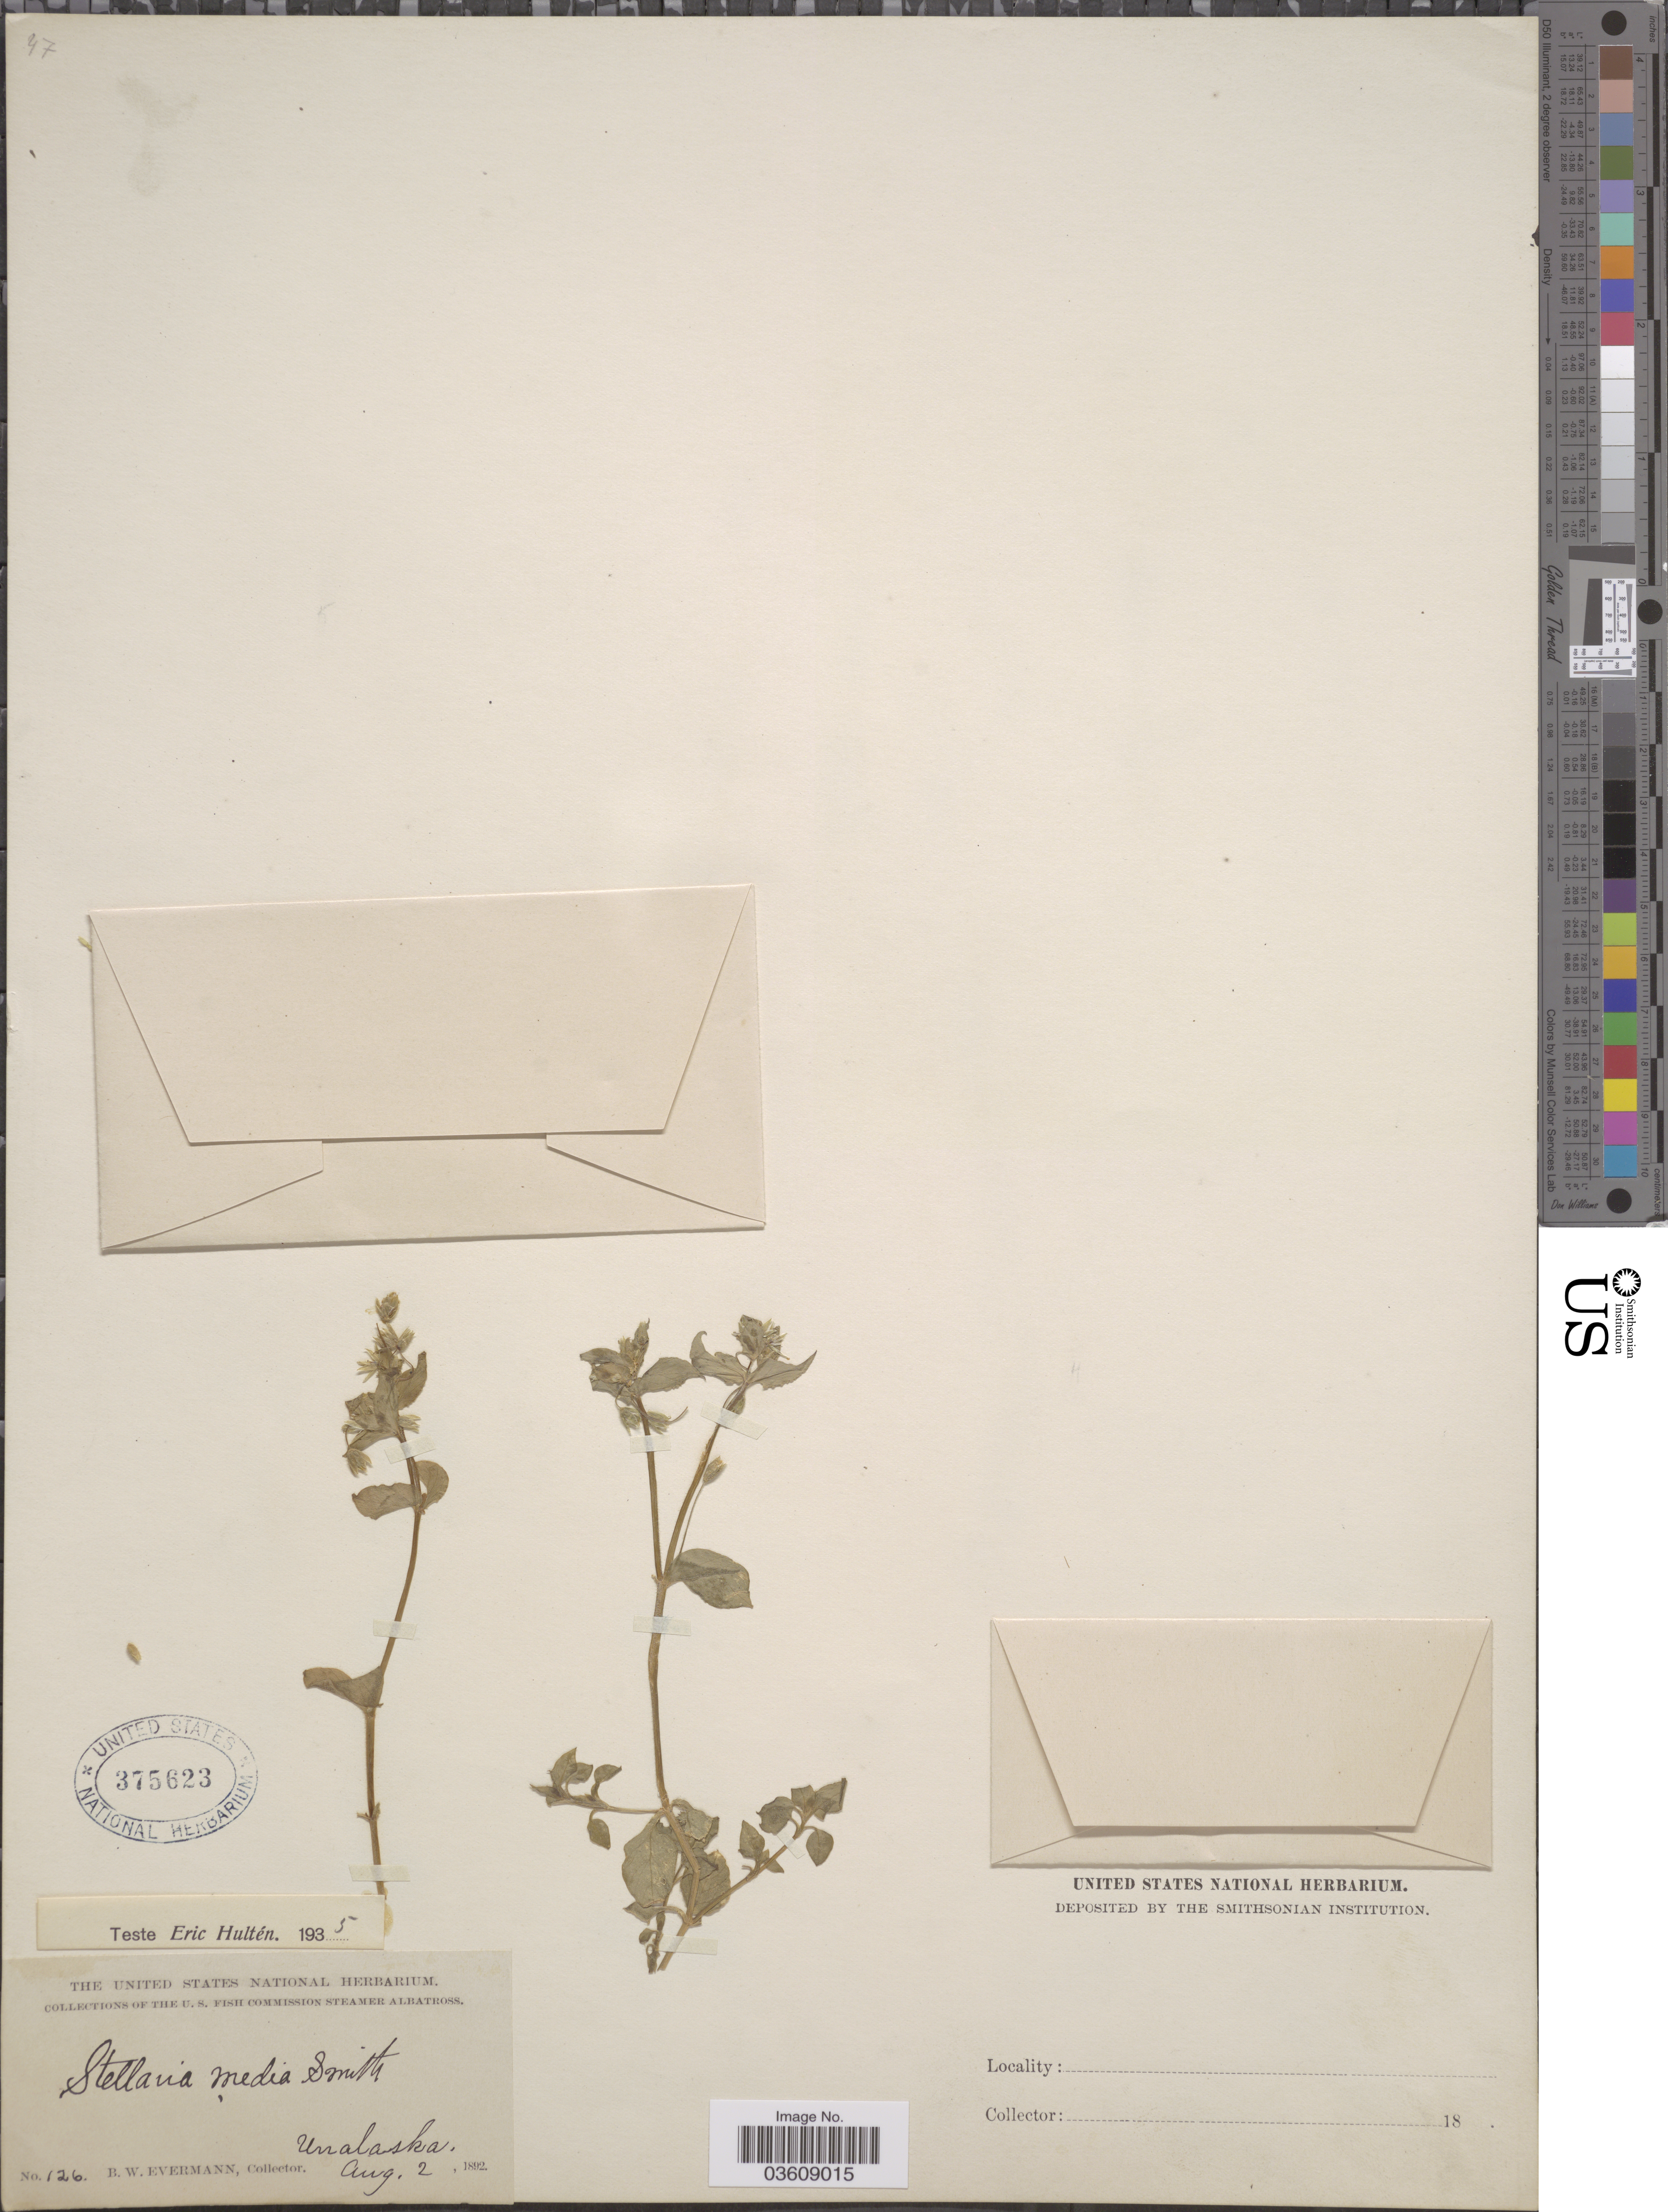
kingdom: Plantae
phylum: Tracheophyta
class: Magnoliopsida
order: Caryophyllales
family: Caryophyllaceae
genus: Stellaria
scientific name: Stellaria media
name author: (L.) Vill.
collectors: B. W. Evermann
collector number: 126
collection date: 1892-08-02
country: United States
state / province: Alaska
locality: Unalaska.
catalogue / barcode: US 375623